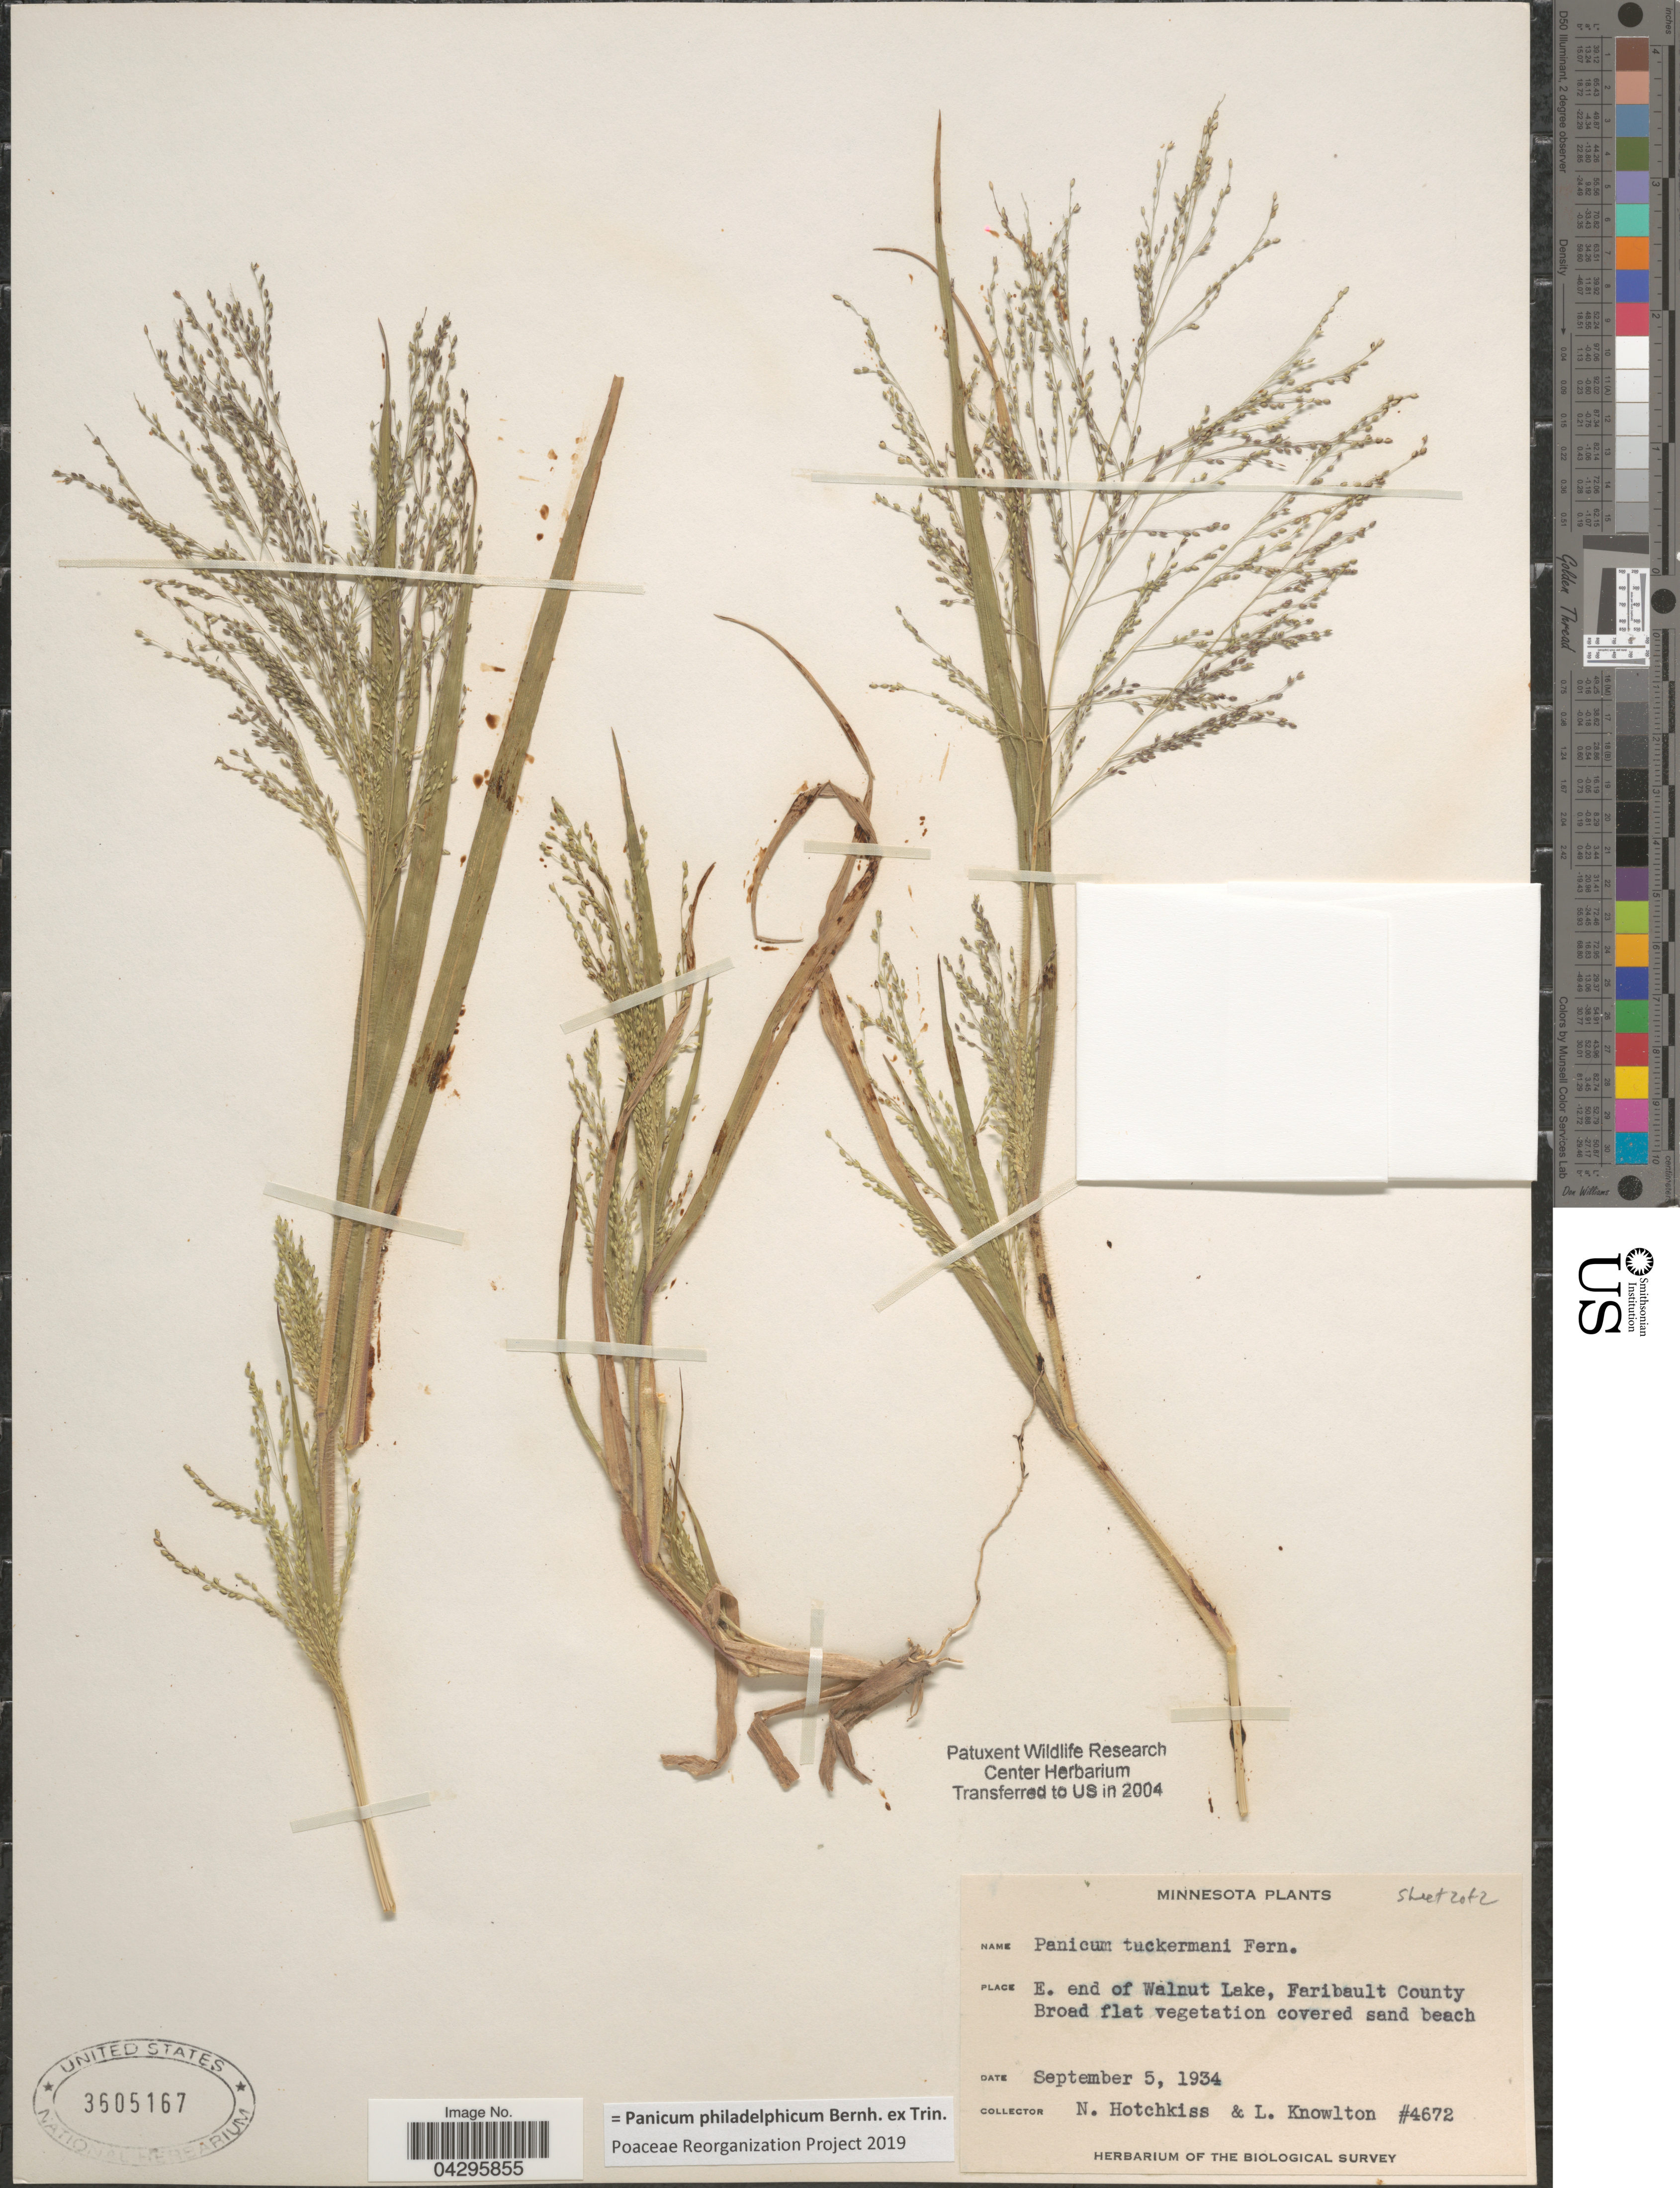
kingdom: Plantae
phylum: Tracheophyta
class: Liliopsida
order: Poales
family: Poaceae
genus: Panicum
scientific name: Panicum philadelphicum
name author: Bernh. ex Trin.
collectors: N. Hotchkiss & L. Knowlton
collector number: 4672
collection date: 1934-09-05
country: United States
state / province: Minnesota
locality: E. end of Walnut Lake, Faribault County. Broad flat vegetation covered sand beach. Biological Survey.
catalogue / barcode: US 3605167